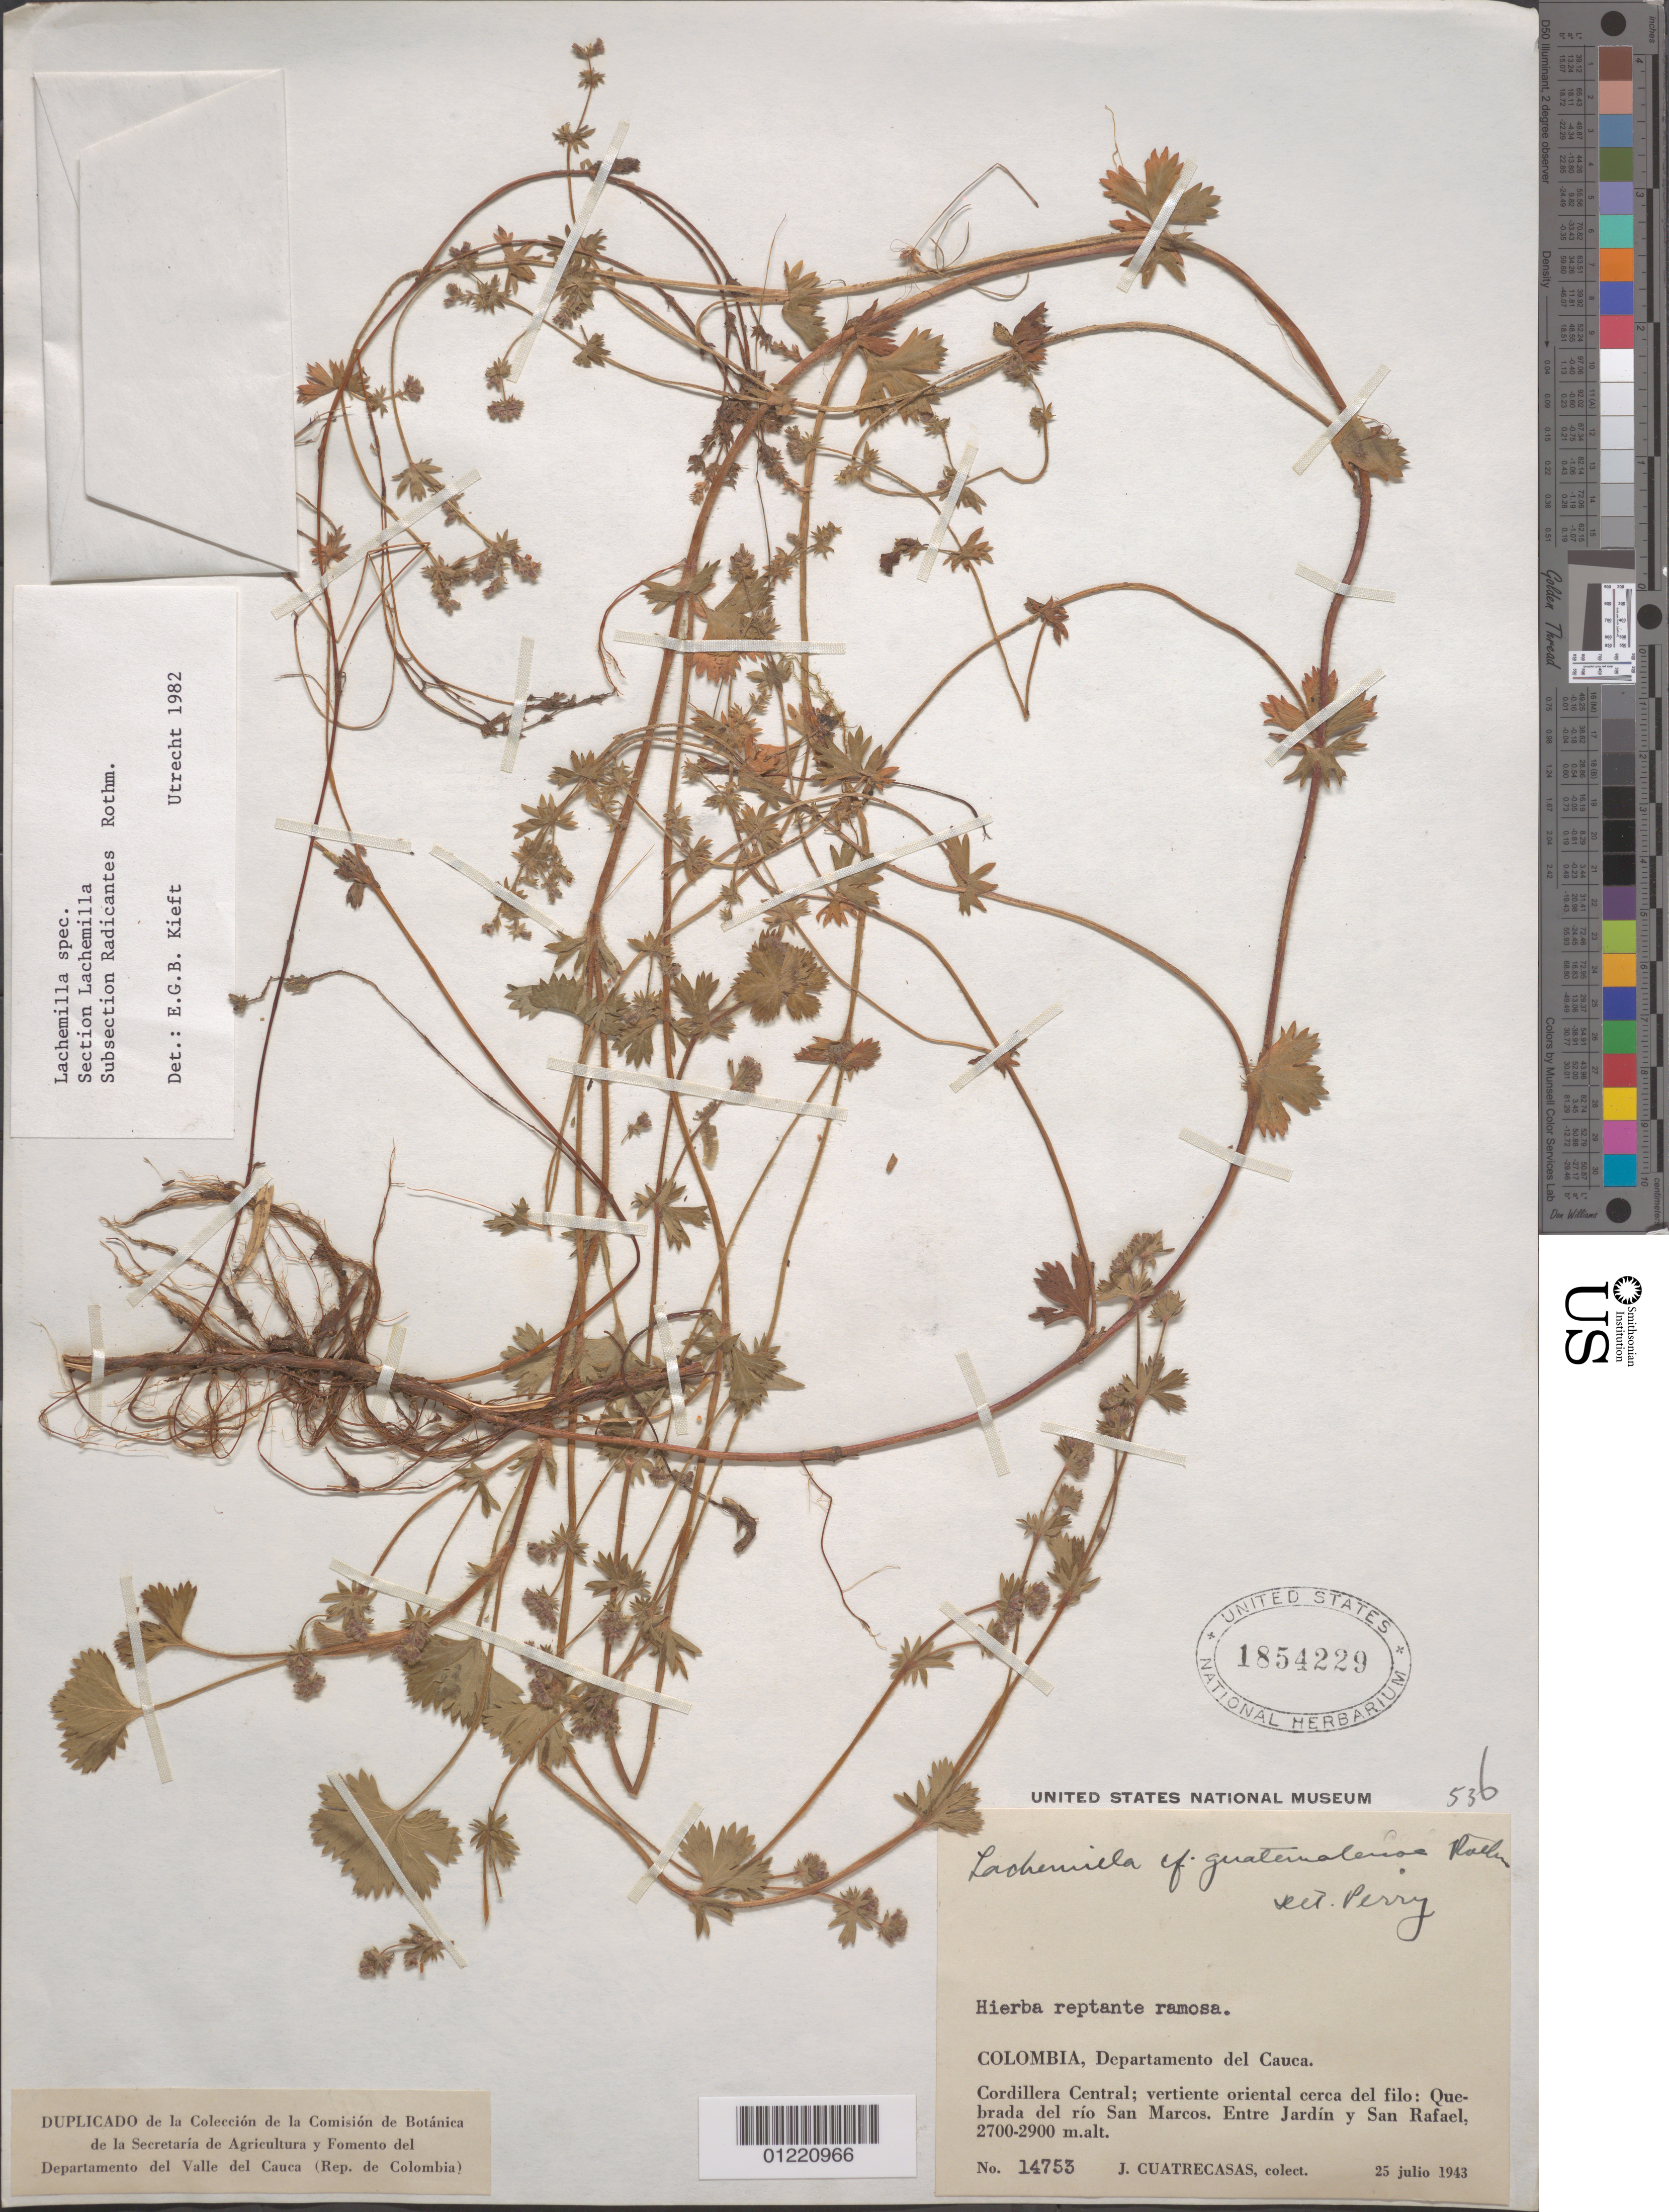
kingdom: Plantae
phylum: Tracheophyta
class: Magnoliopsida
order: Rosales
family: Rosaceae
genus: Lachemilla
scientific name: Lachemilla sp.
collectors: J. Cuatrecasas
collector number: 14753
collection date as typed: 25 Jul 1943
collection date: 1943-07-25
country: Colombia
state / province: Cauca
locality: Cordillera Central; vertiente oriental cerca del filo: Quebrada del río San Marcos. Entre Jardín y San Rafael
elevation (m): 2700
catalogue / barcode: US 1854229